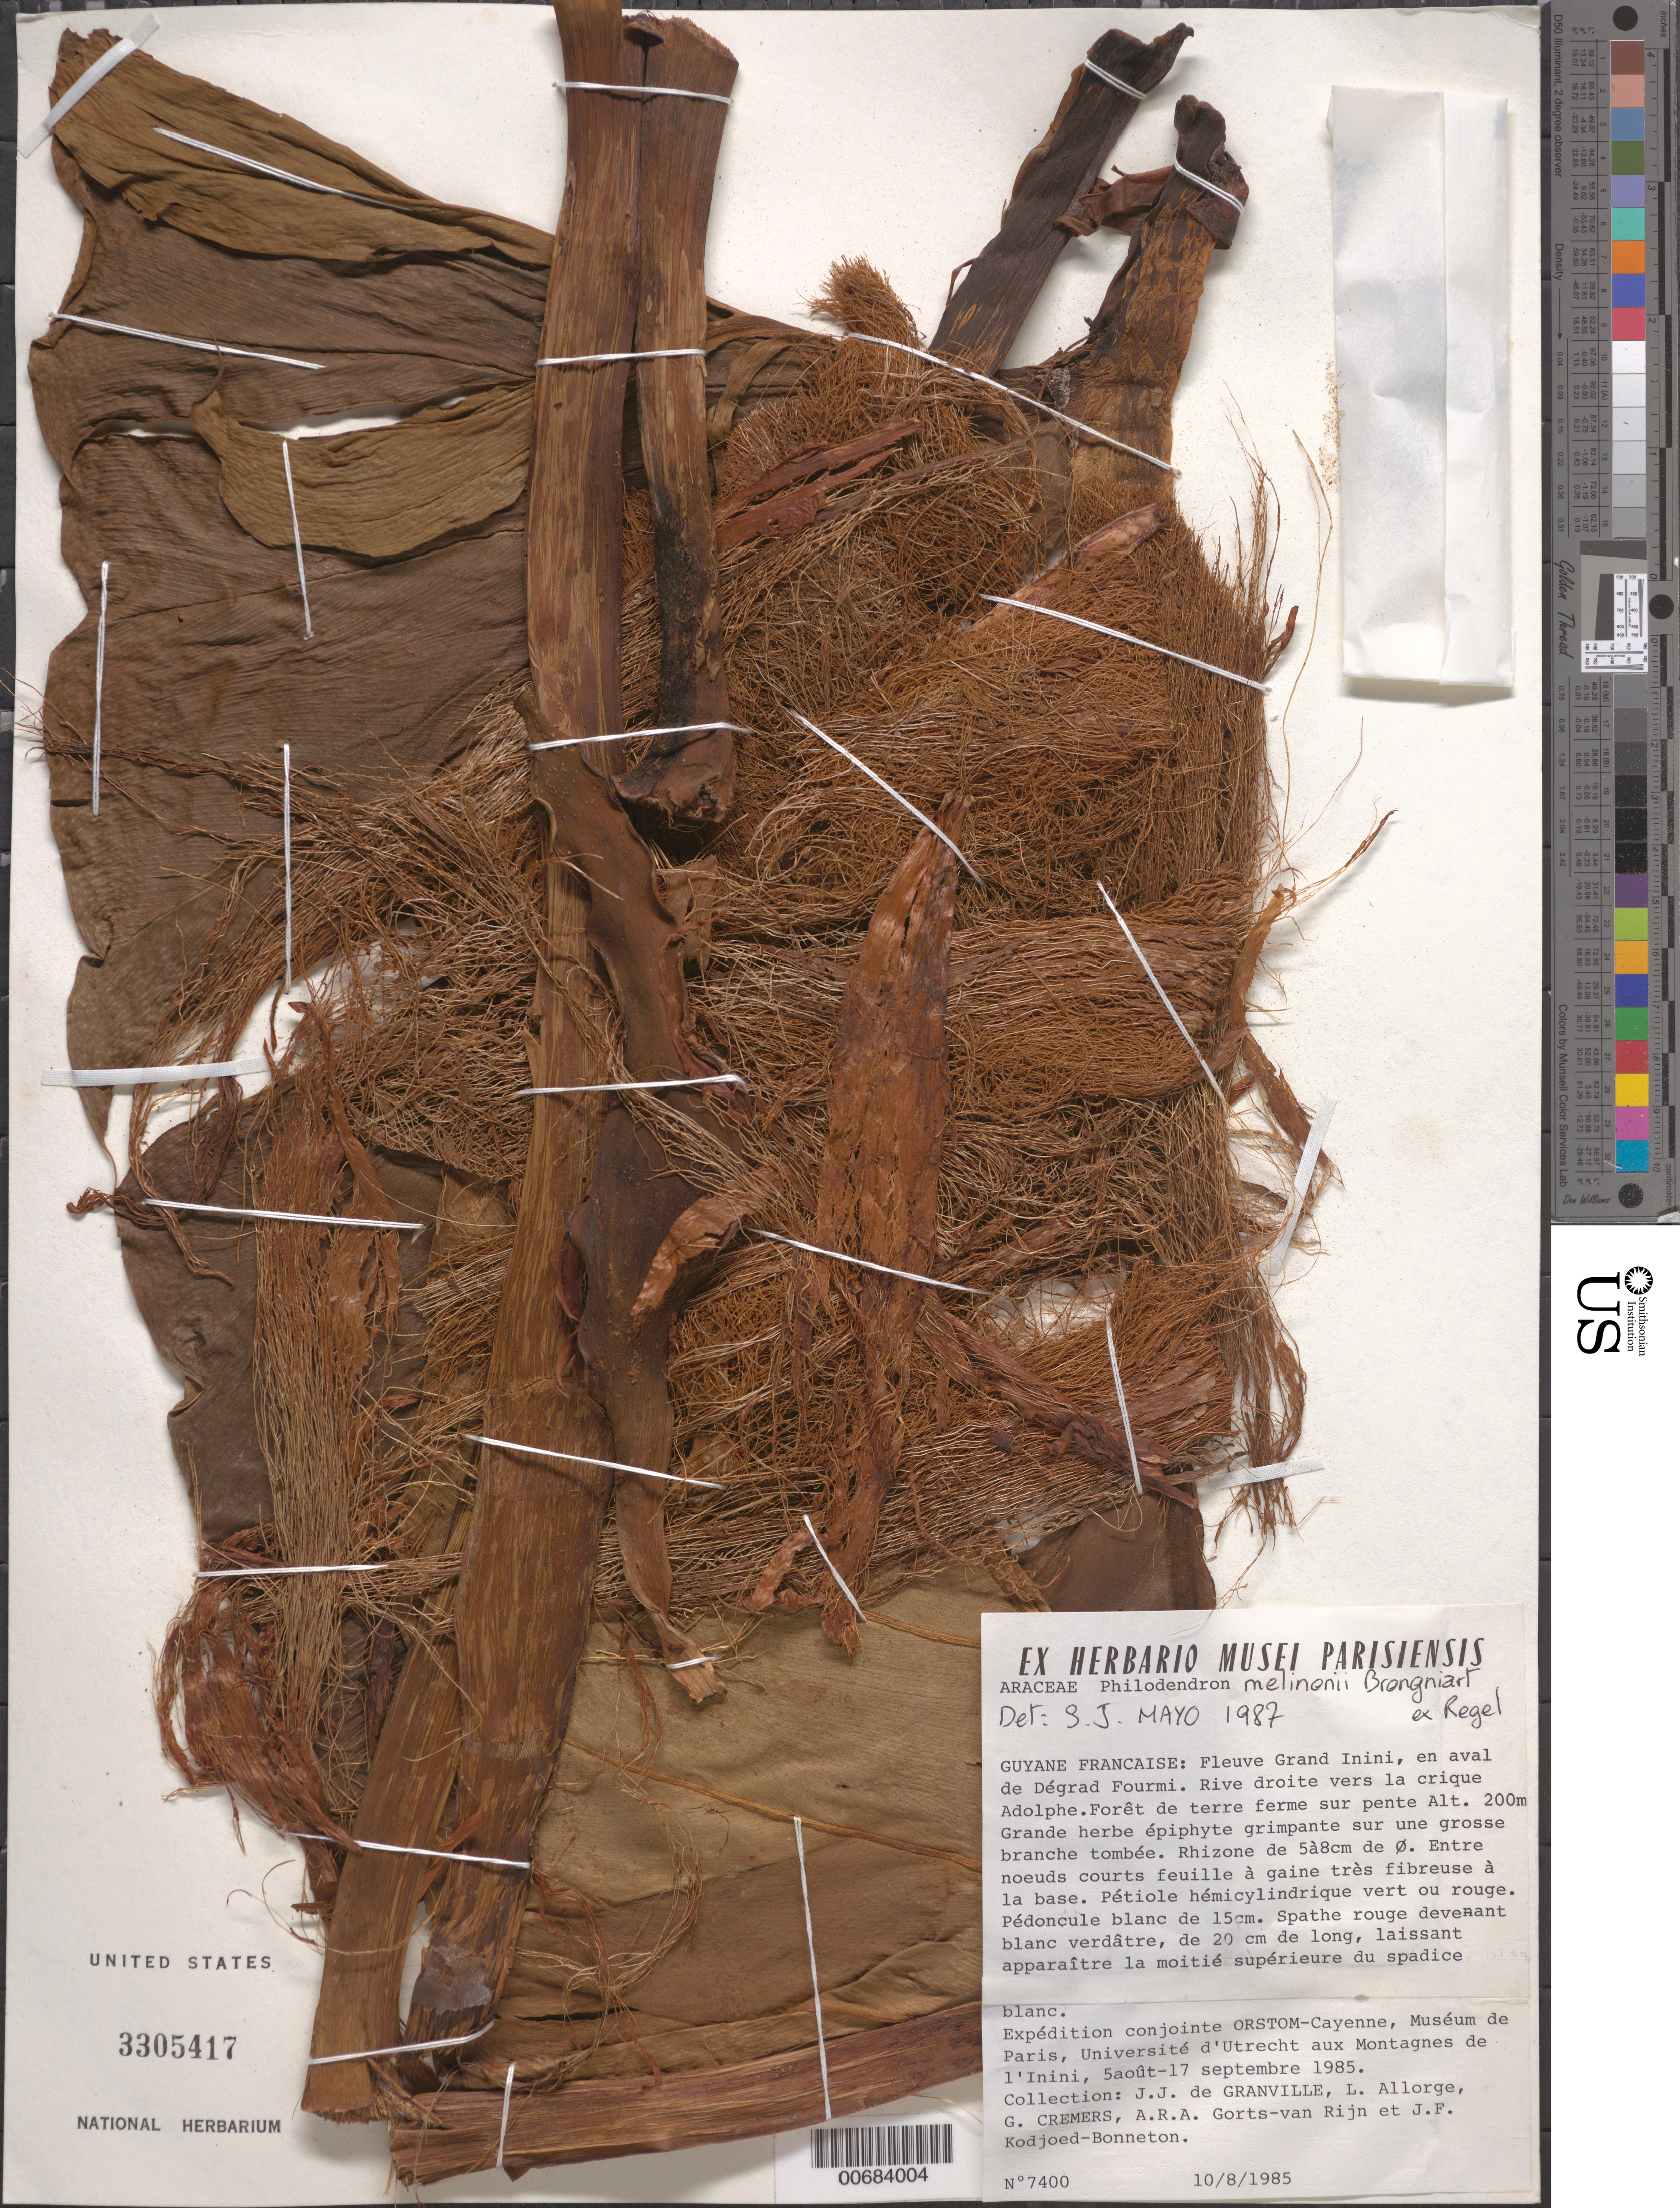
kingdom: Plantae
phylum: Tracheophyta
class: Liliopsida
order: Alismatales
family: Araceae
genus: Philodendron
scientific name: Philodendron melinonii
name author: Brongn. ex Regel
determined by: Mayo, Simon J.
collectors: J.-J. de Granville, L. Allorge, G. Cremers, A. .R. A. Görts-van Rijn & J. Kodjoed-Bonneton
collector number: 7400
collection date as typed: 10-Aug-85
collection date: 1985-08-10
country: French Guiana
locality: Fleuve Grand Inini, en aval de Dégrad Fourmi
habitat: Forêt de terre ferme sur pente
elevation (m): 200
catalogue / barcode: US 3305417